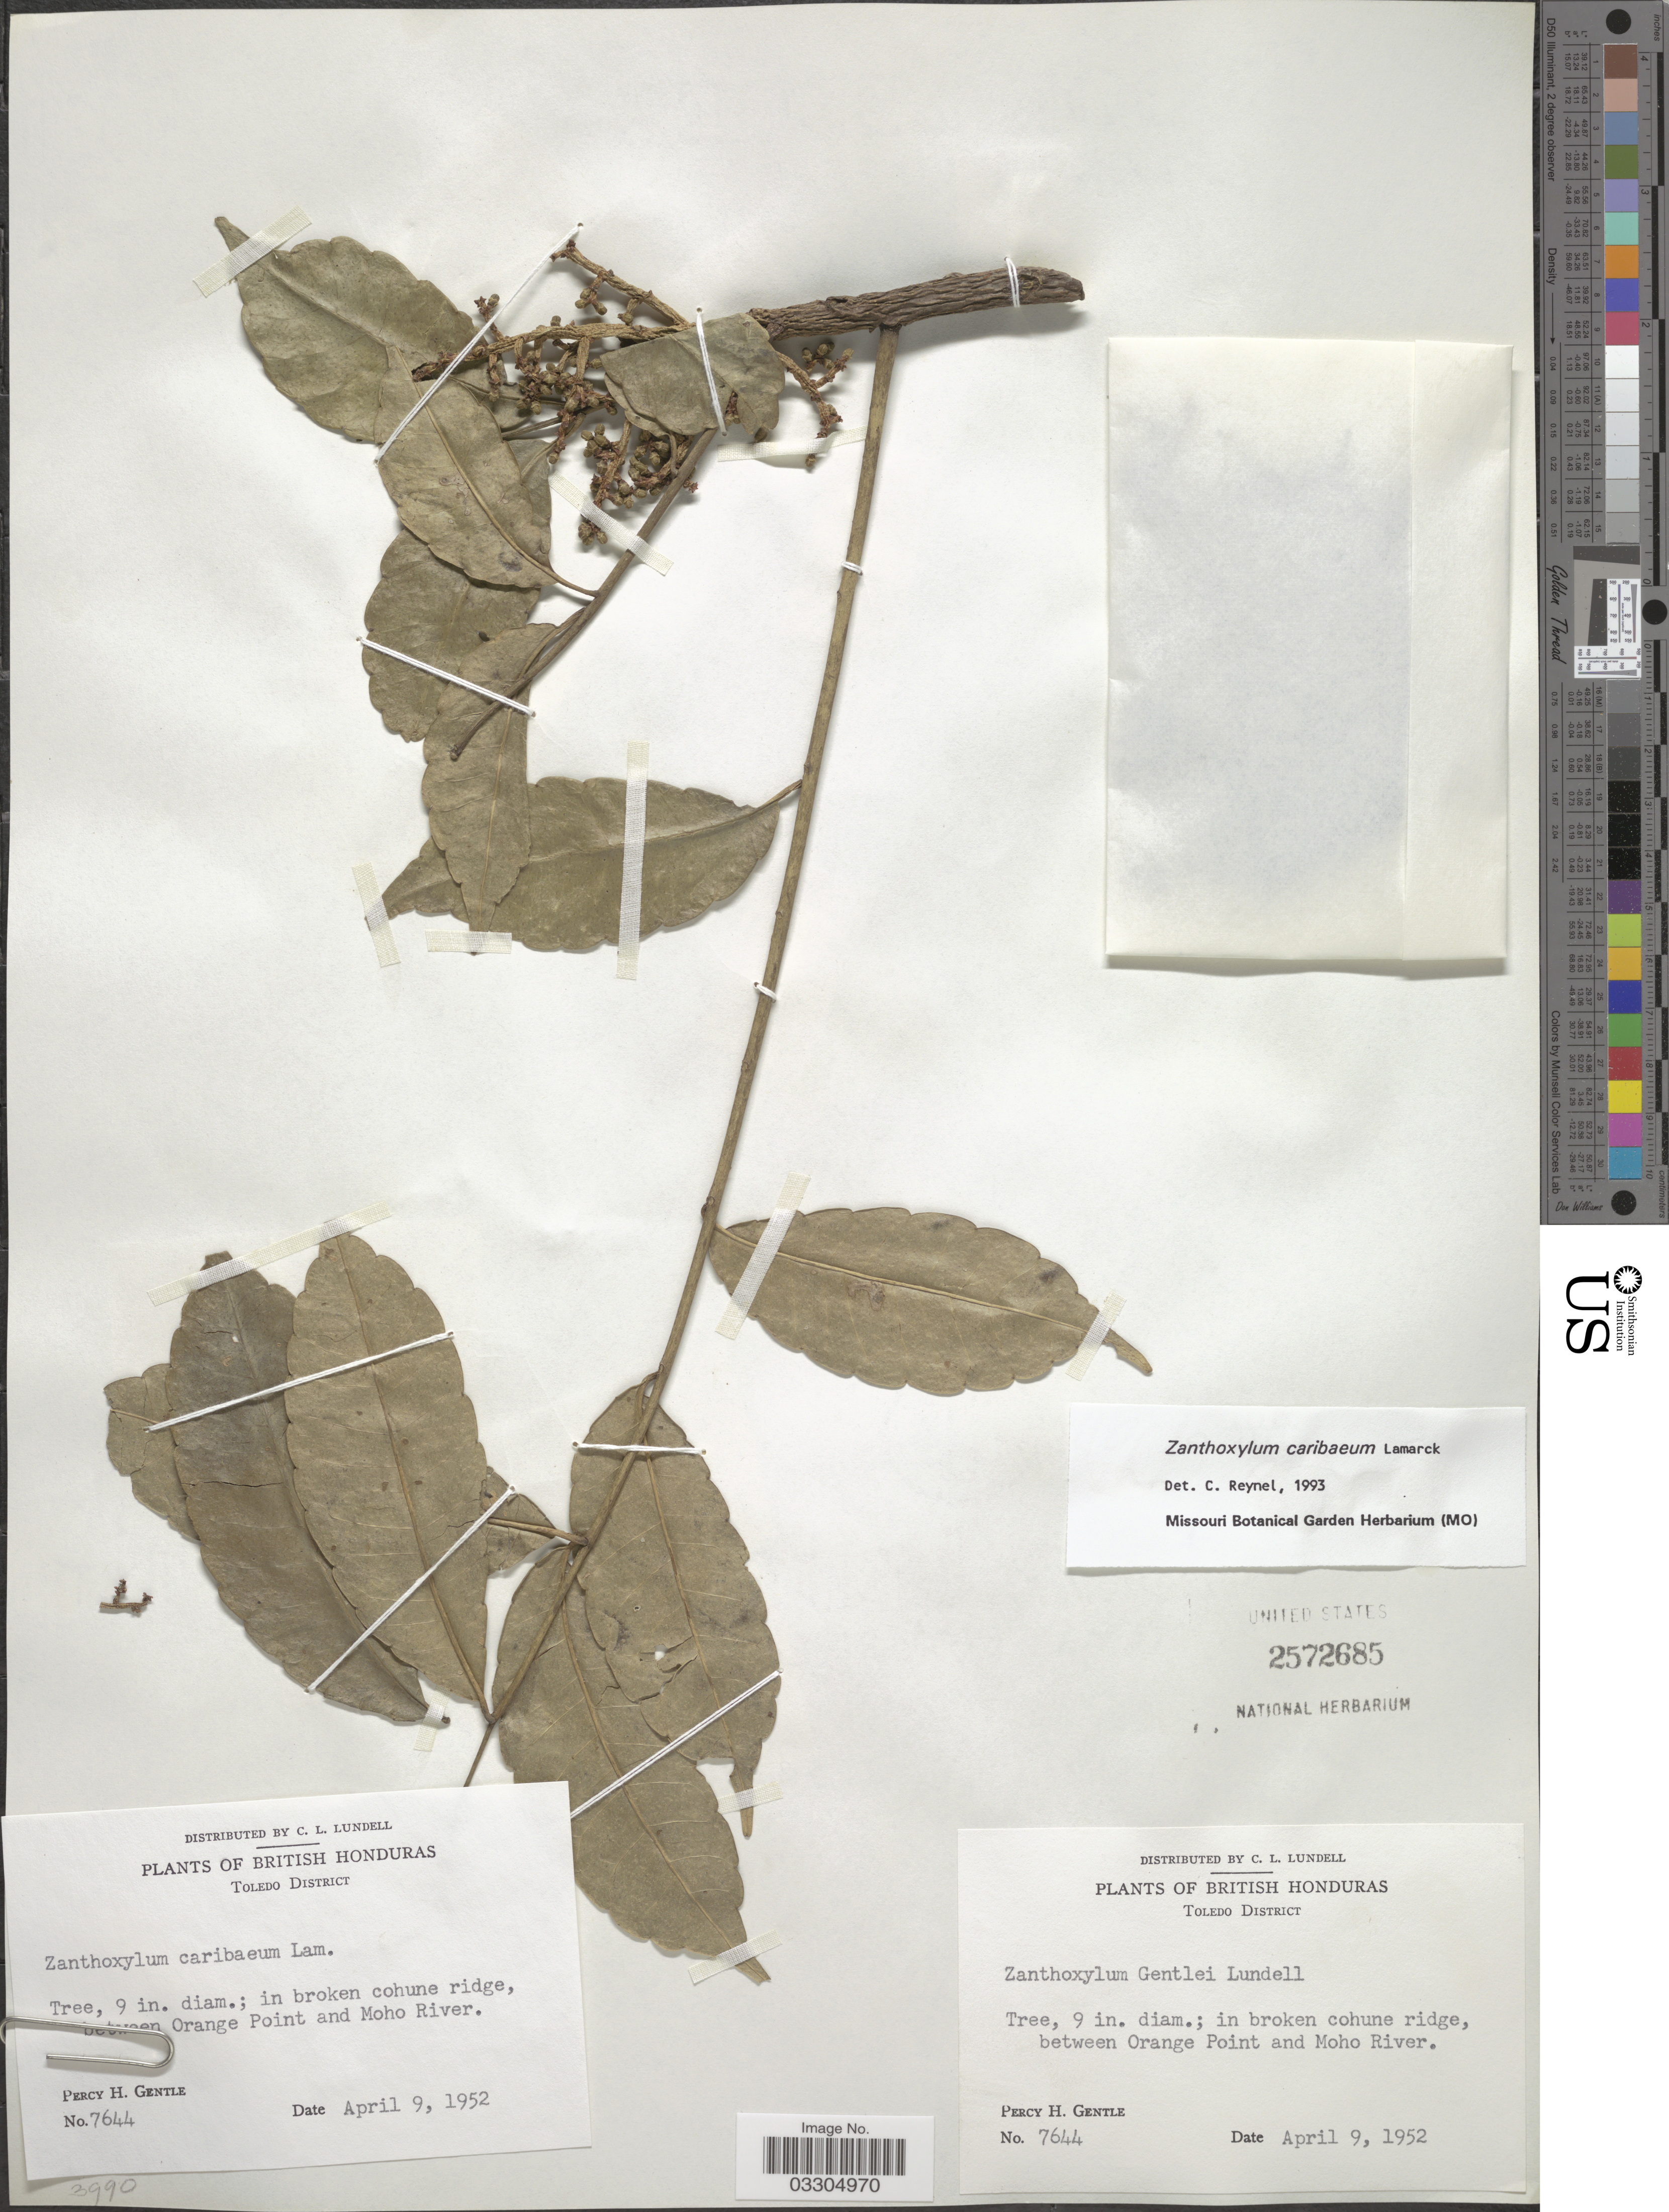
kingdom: Plantae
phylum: Tracheophyta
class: Magnoliopsida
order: Sapindales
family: Rutaceae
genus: Zanthoxylum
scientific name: Zanthoxylum caribaeum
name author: Lam.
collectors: P. H. Gentle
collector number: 7644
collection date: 1952-04-09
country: Belize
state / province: Toledo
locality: British Honduras. Toledo District. In broken cohune ridge, between Orange Point and Moho River.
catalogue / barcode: US 2572685